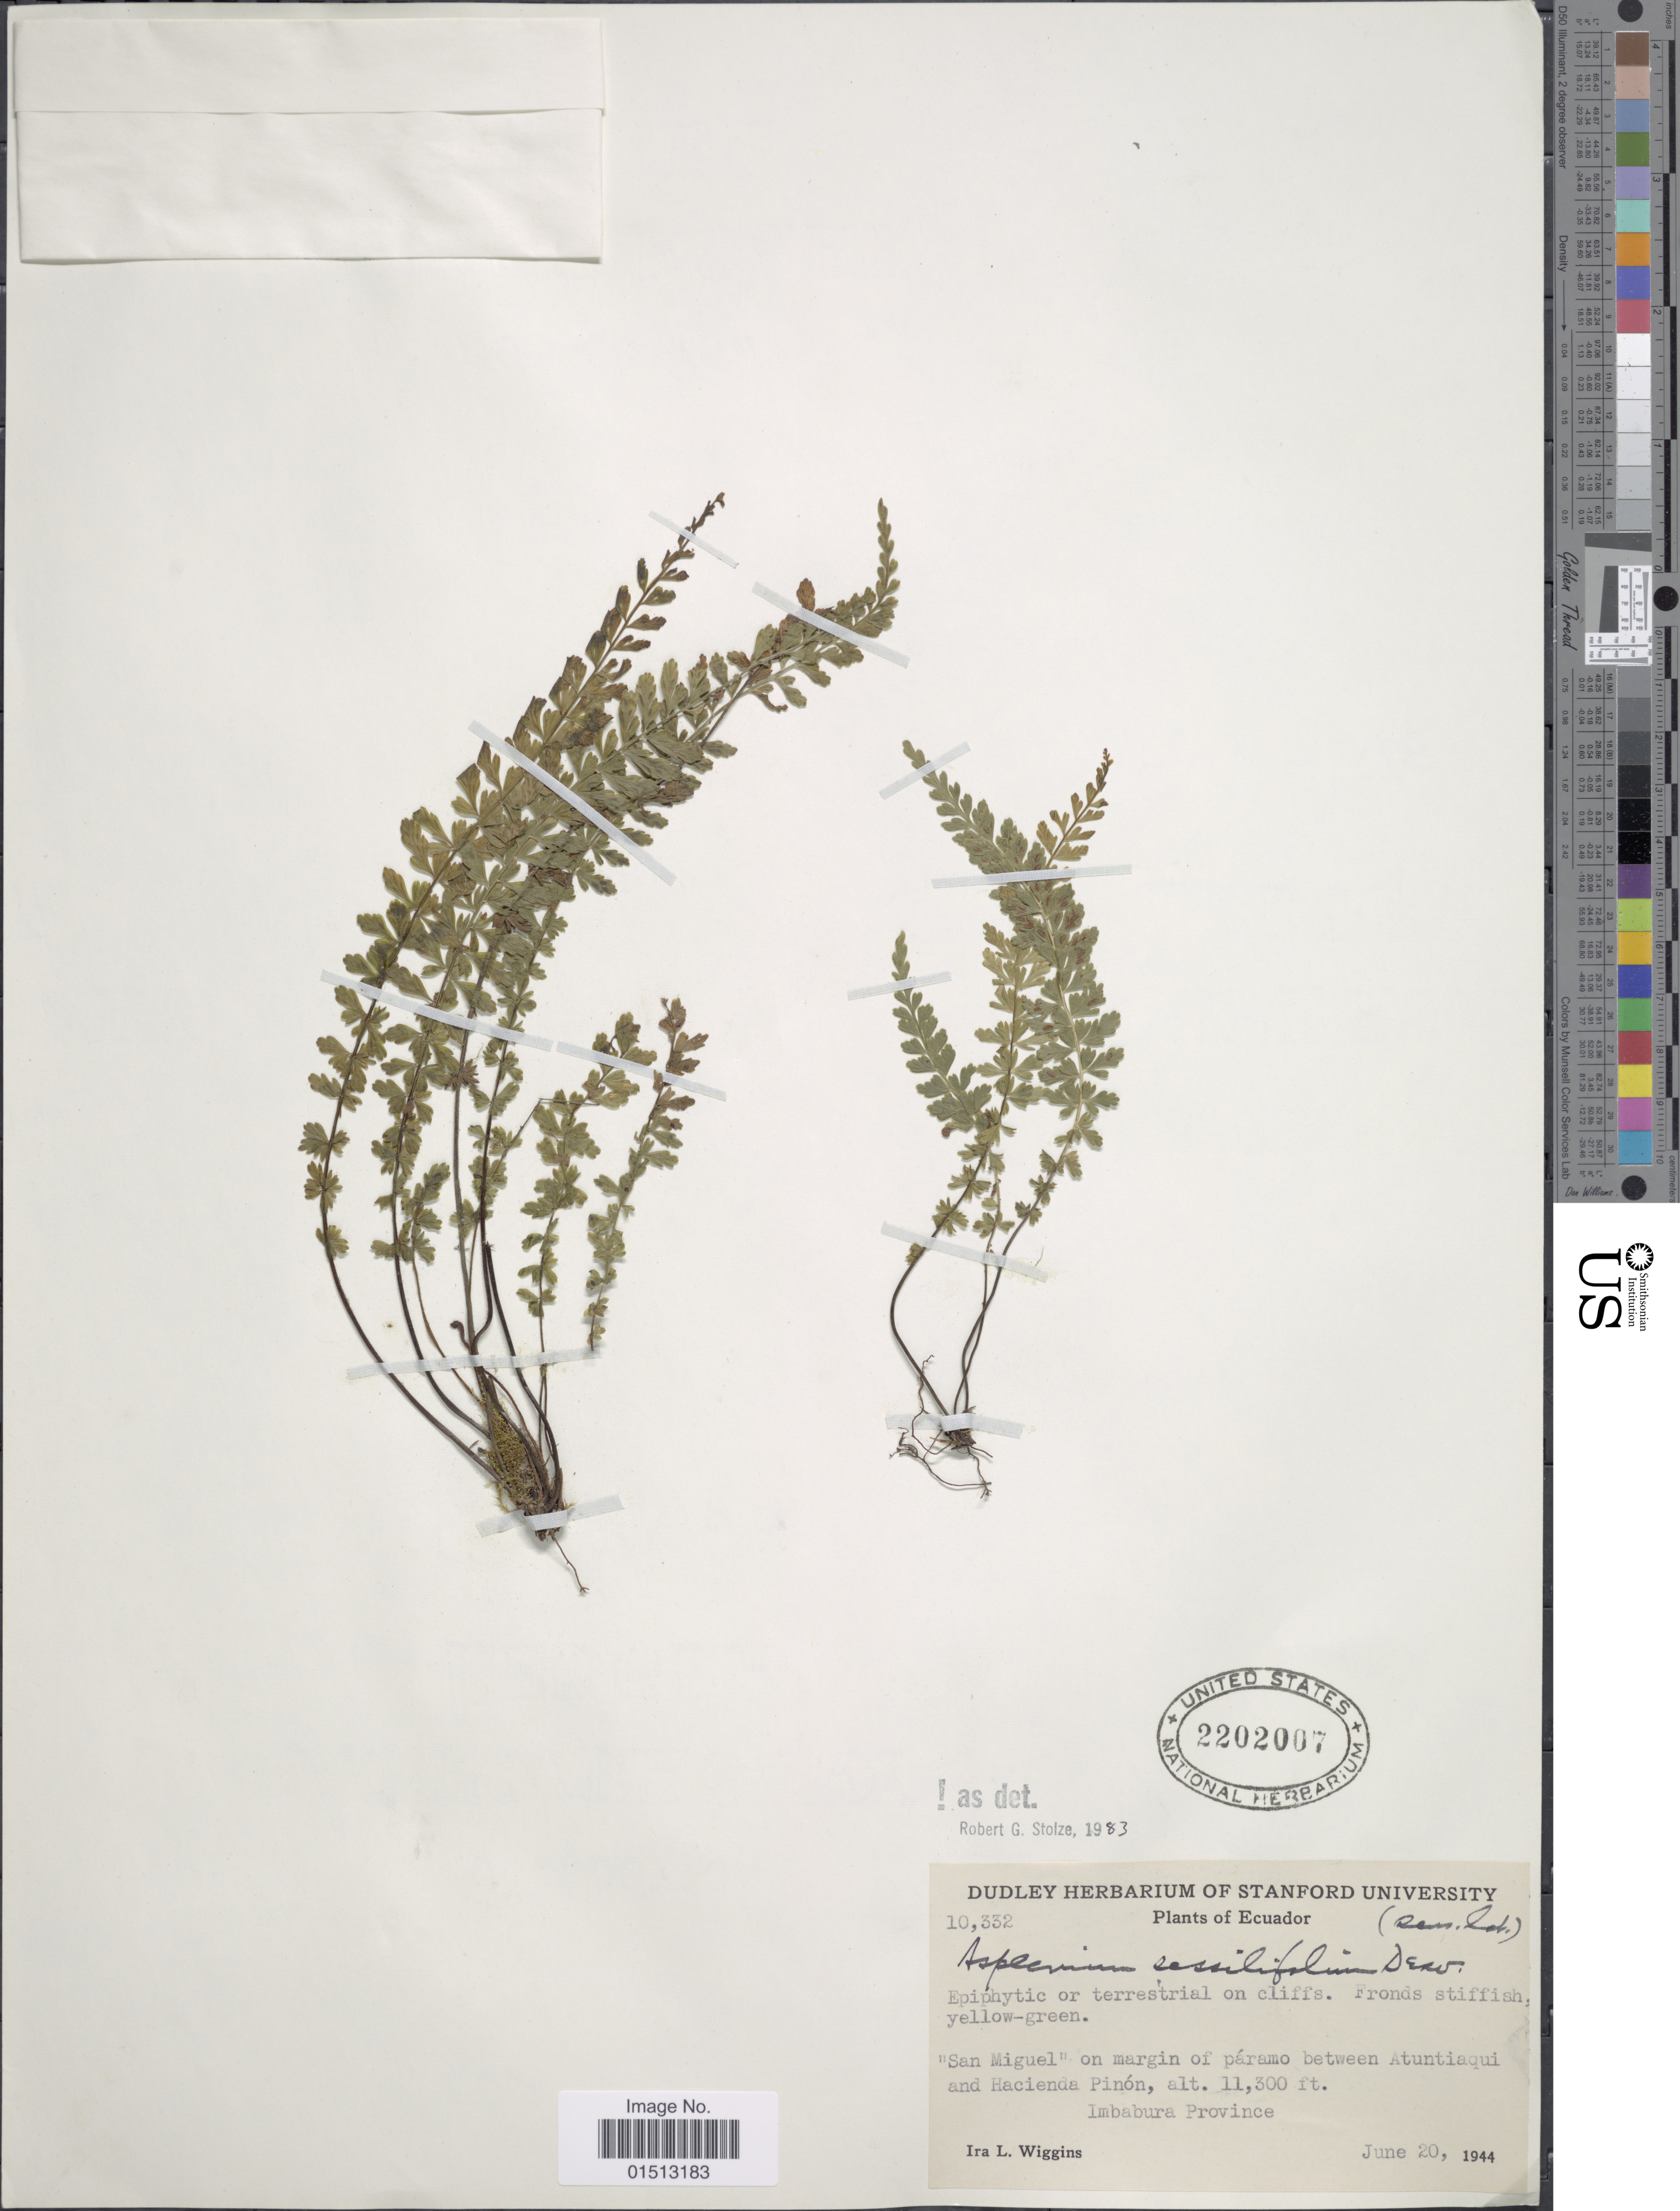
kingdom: Plantae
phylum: Tracheophyta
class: Polypodiopsida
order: Polypodiales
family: Aspleniaceae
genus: Asplenium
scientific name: Asplenium sessilifolium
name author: Desv.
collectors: I. L. Wiggins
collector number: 10332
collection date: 1944-06-20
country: Ecuador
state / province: Imbabura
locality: San Miguel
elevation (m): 3444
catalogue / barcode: US 2202007